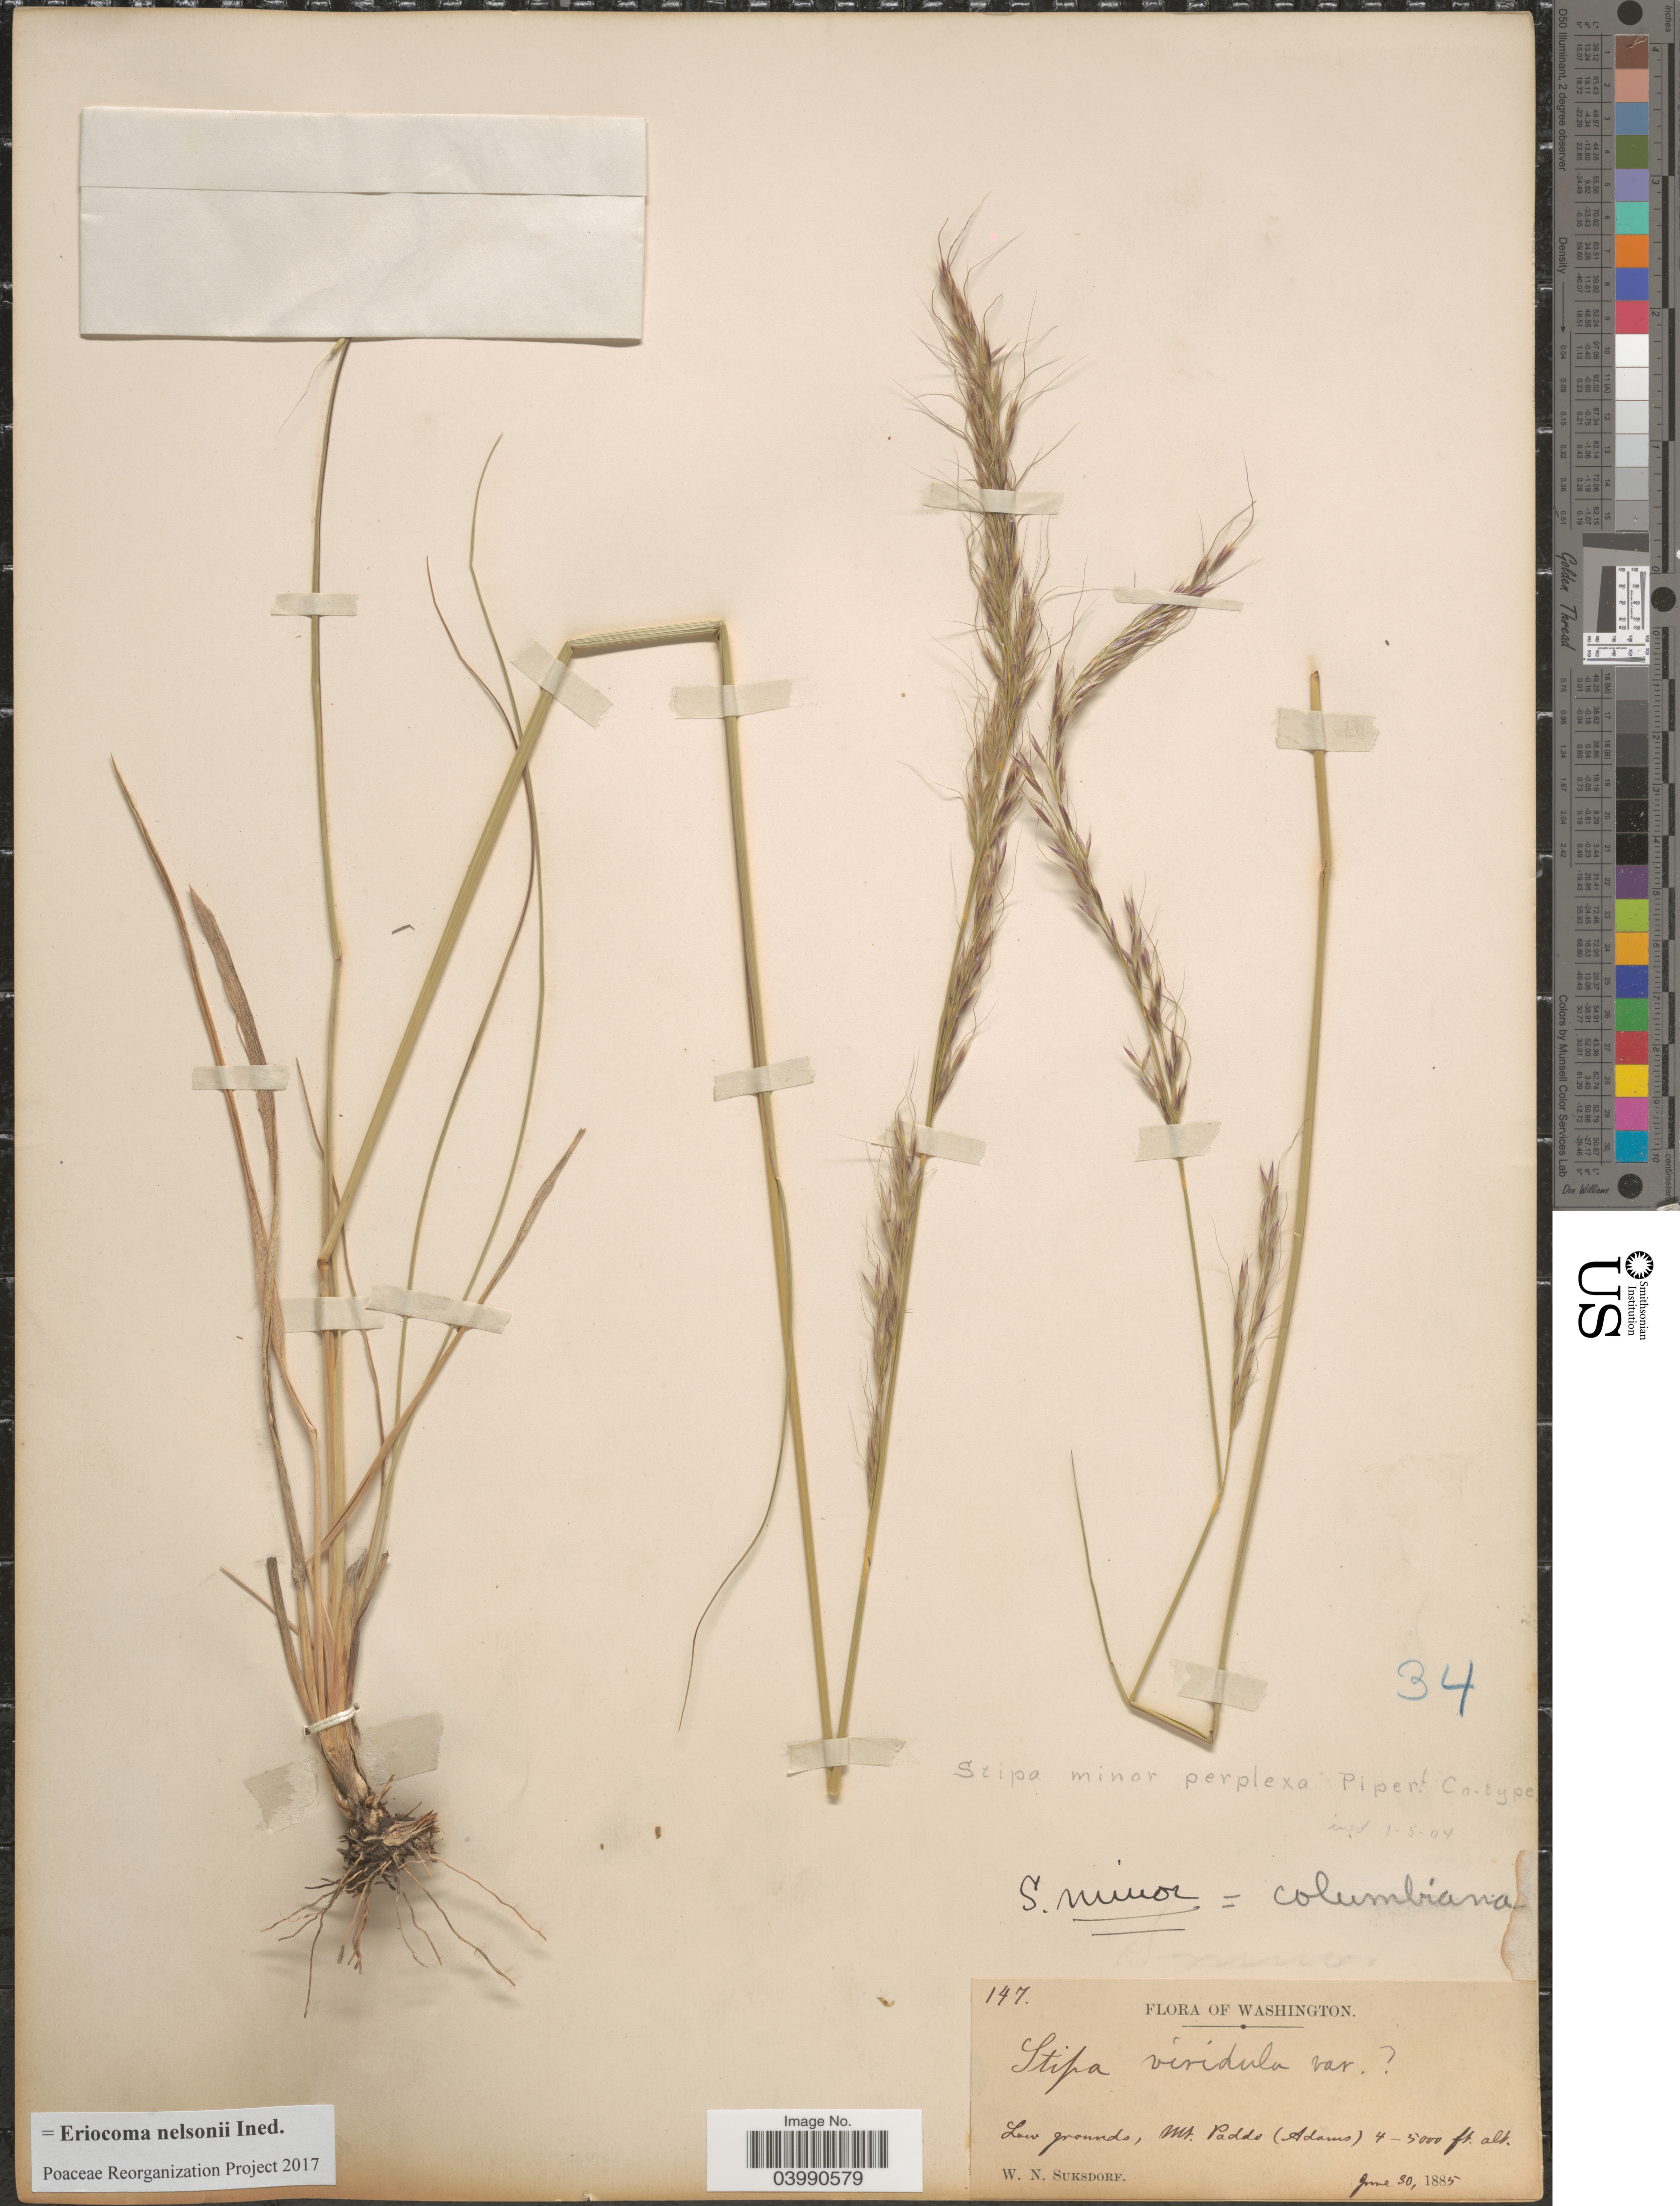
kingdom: Plantae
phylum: Tracheophyta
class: Liliopsida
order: Poales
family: Poaceae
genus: Eriocoma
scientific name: Eriocoma nelsonii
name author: (Scribn.) Romasch.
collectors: W. N. Suksdorf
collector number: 147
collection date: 1885-06-30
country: United States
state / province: Washington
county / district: Skamania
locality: Mt. Paddo (Adams).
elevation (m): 1219